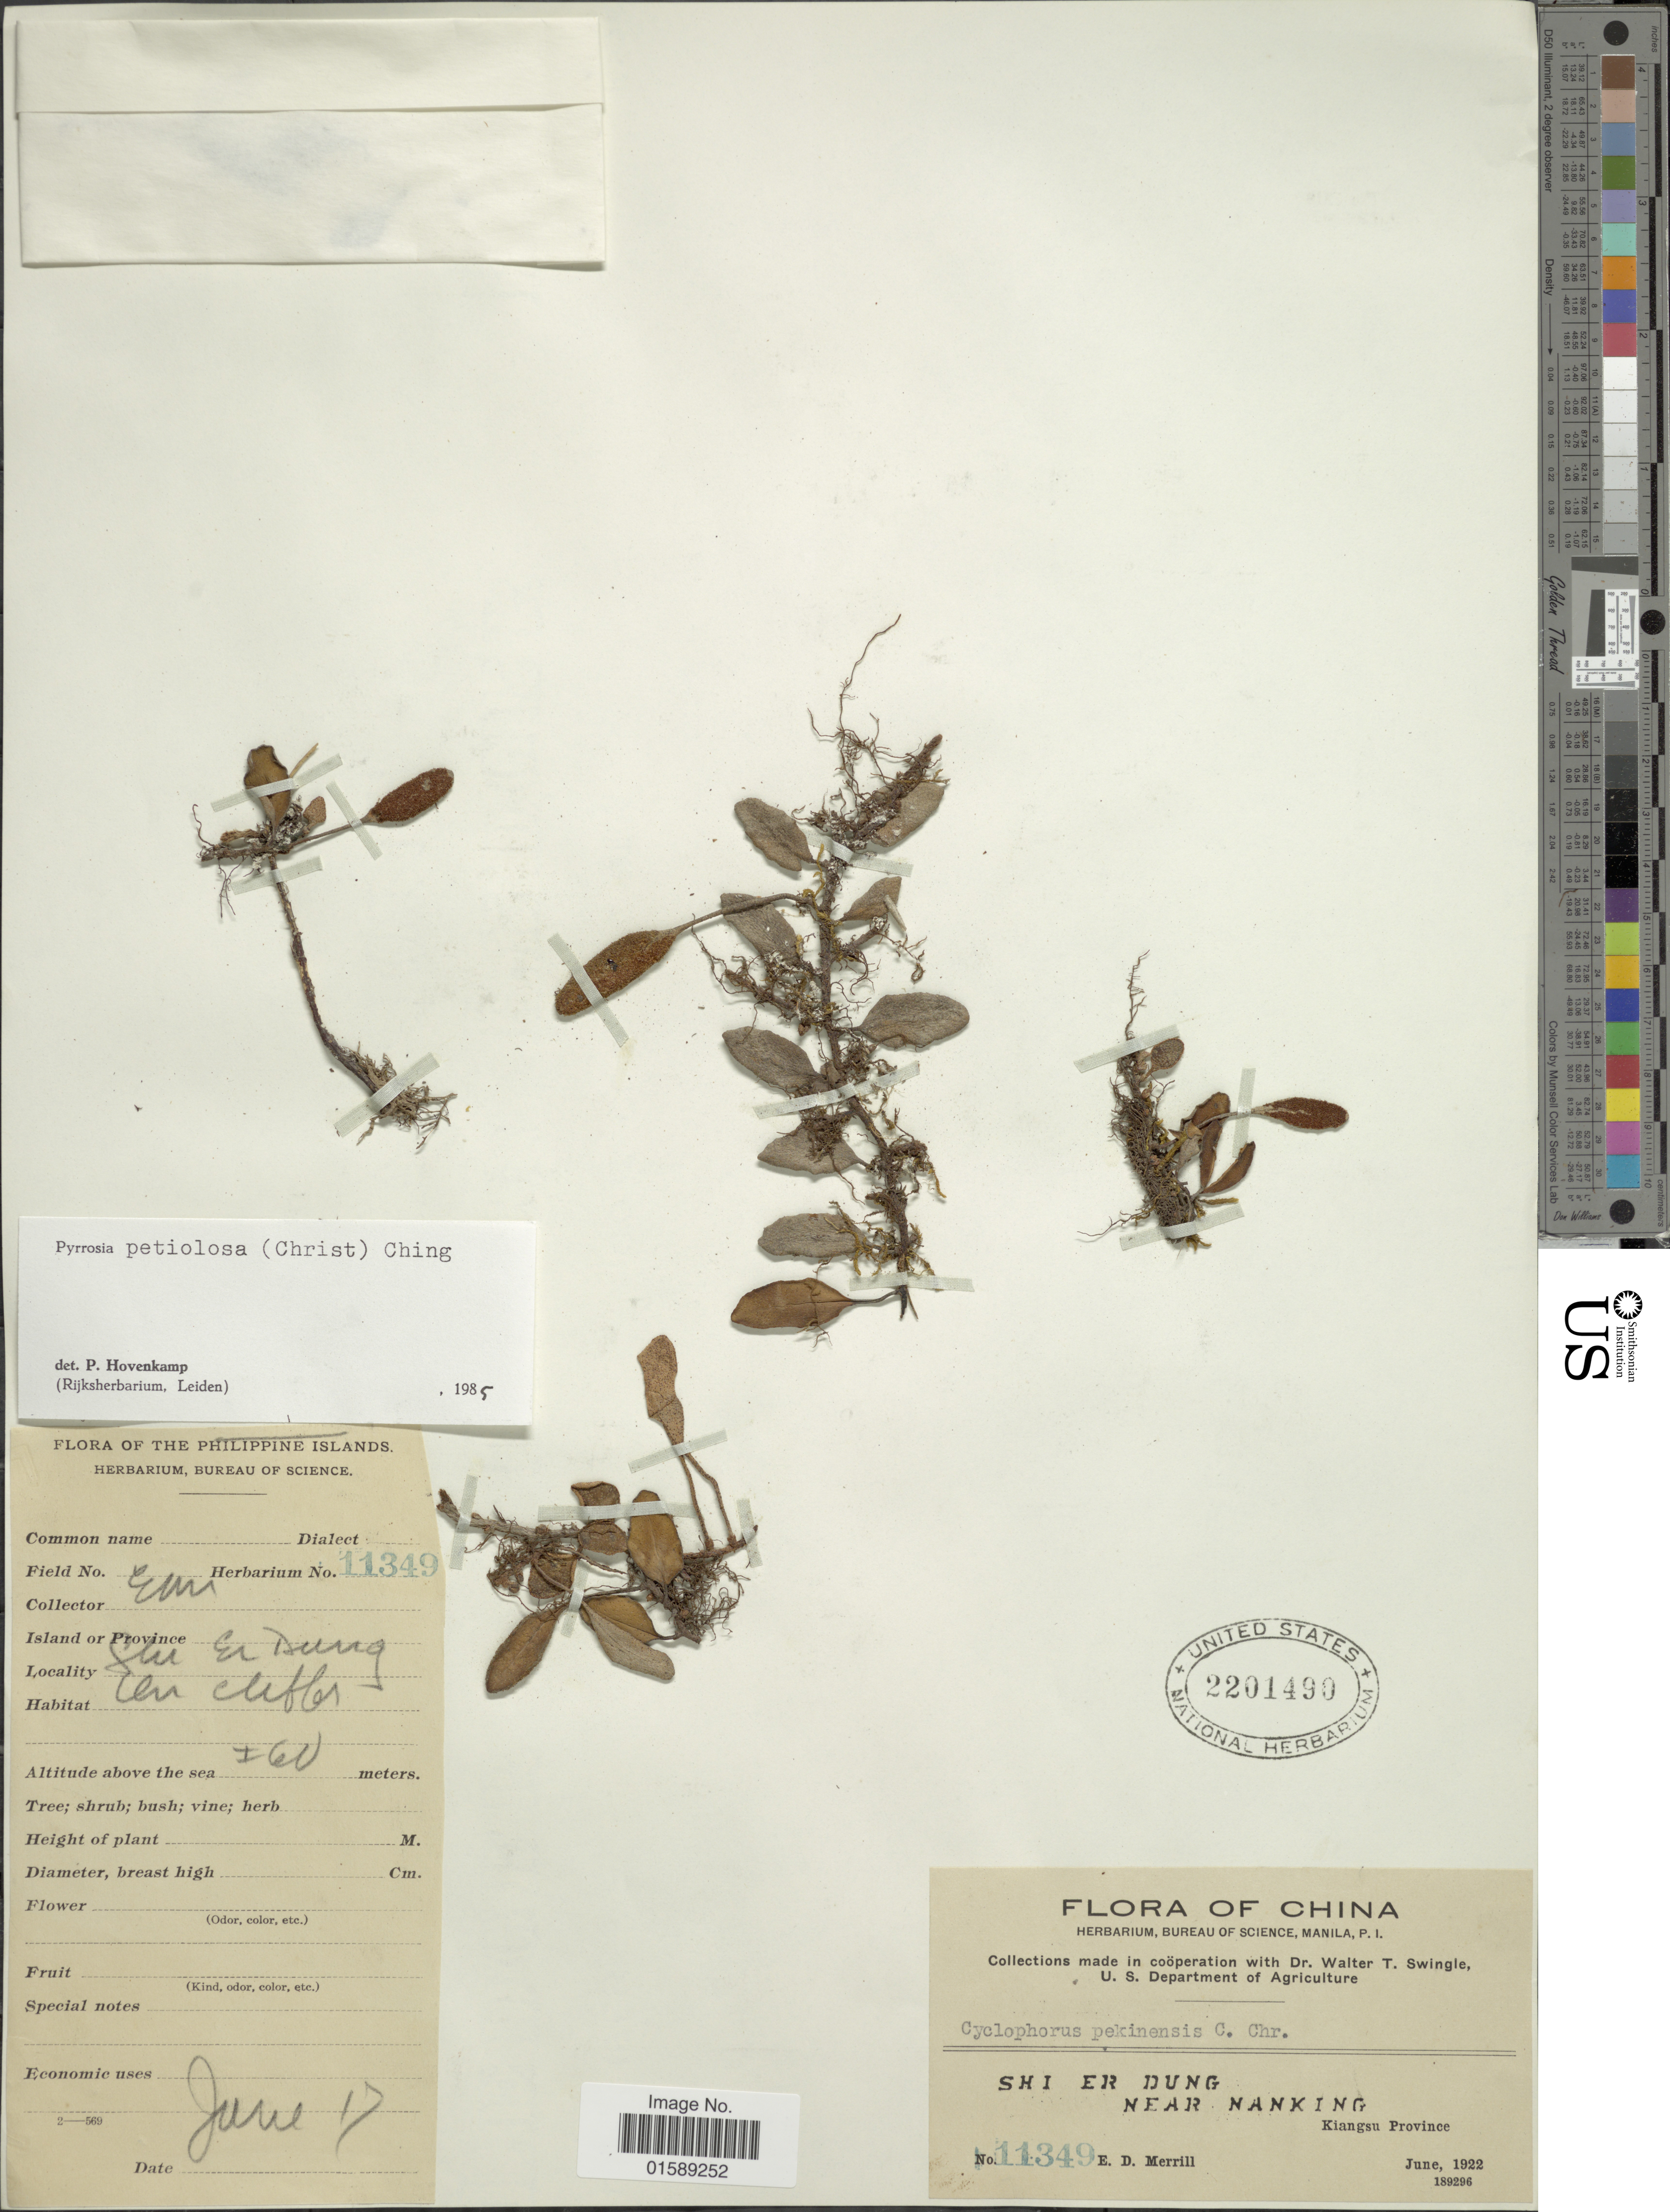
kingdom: Plantae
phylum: Tracheophyta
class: Polypodiopsida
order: Polypodiales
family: Polypodiaceae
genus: Pyrrosia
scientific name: Pyrrosia petiolosa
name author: (Christ) Ching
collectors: E. D. Merrill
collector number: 11349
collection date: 1922-06-17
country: China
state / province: Jiangsu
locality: Shi er Dung, Near Nanking, Kiangsu Province.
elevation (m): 60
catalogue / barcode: US 2201490